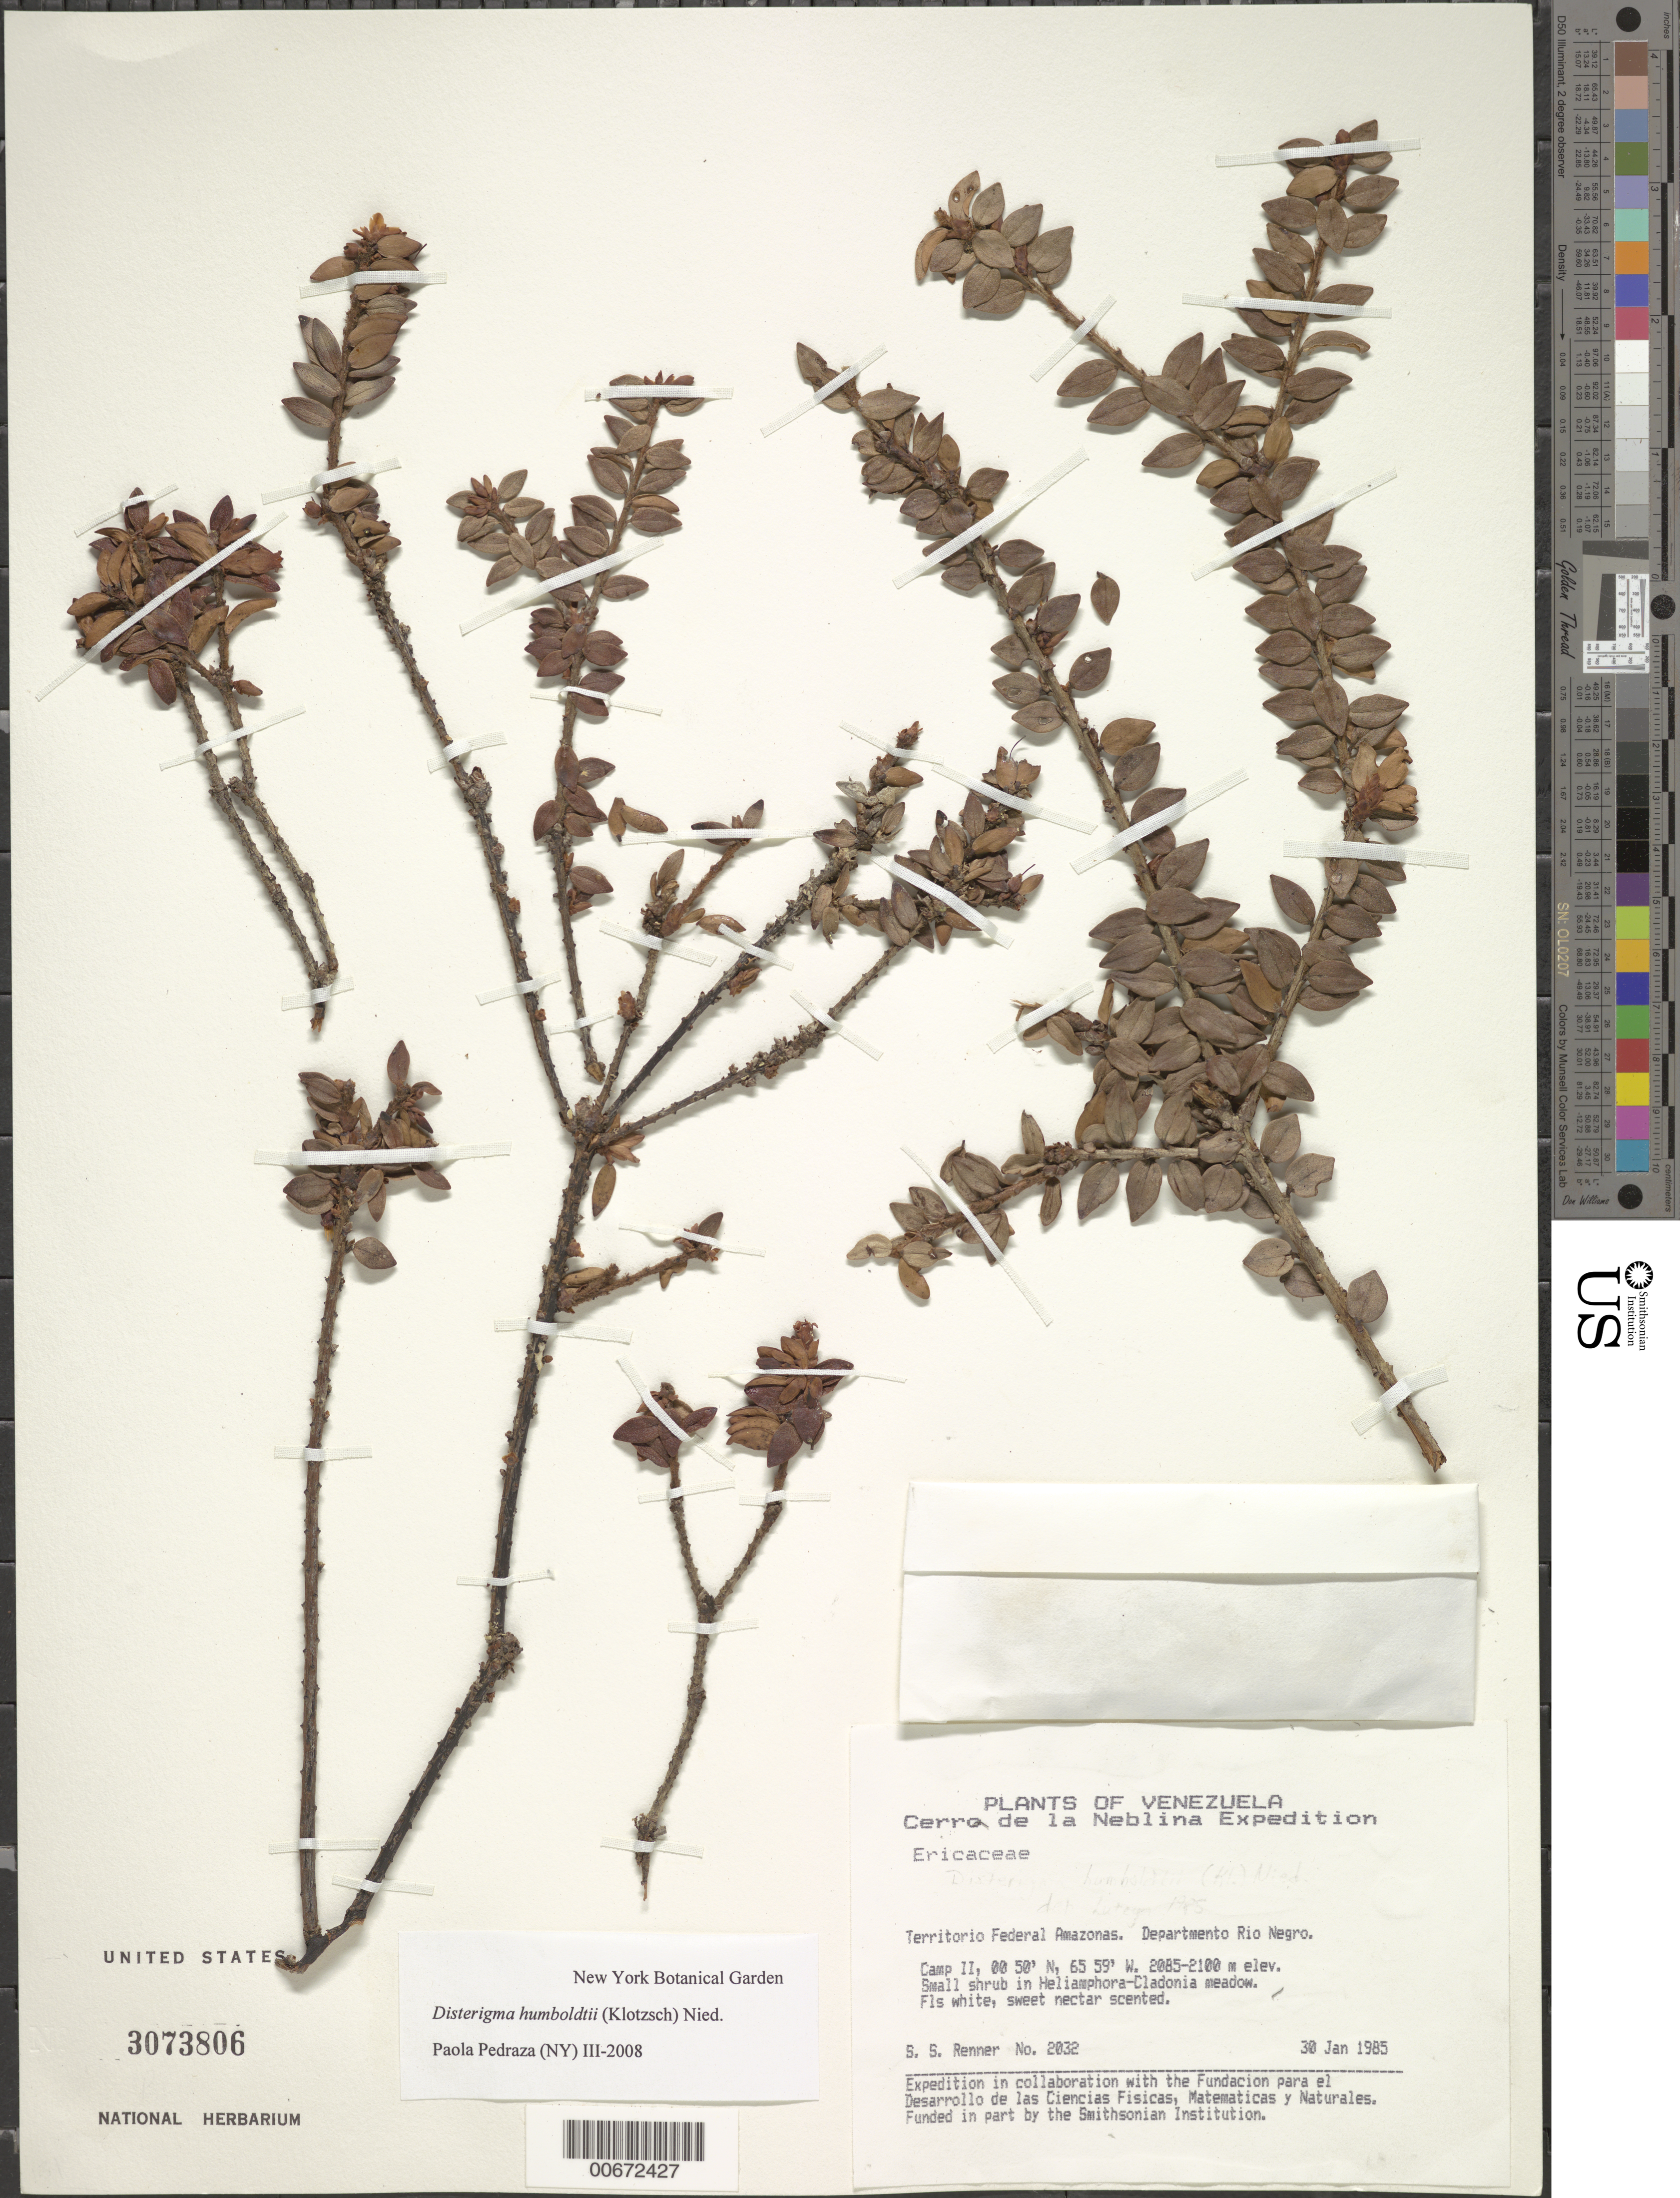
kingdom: Plantae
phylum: Tracheophyta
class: Magnoliopsida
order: Ericales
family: Ericaceae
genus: Disterigma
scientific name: Disterigma humboldtii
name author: (Klotzsch) Nied.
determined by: Luteyn, J. L.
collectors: S. S. Renner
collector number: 2032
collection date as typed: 30-Jan-85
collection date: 1985-01-30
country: Venezuela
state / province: Amazonas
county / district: Río Negro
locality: Cerro de la Neblina, Camp II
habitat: Cladonia-Heliamphora meadow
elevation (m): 2085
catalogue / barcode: US 3073806